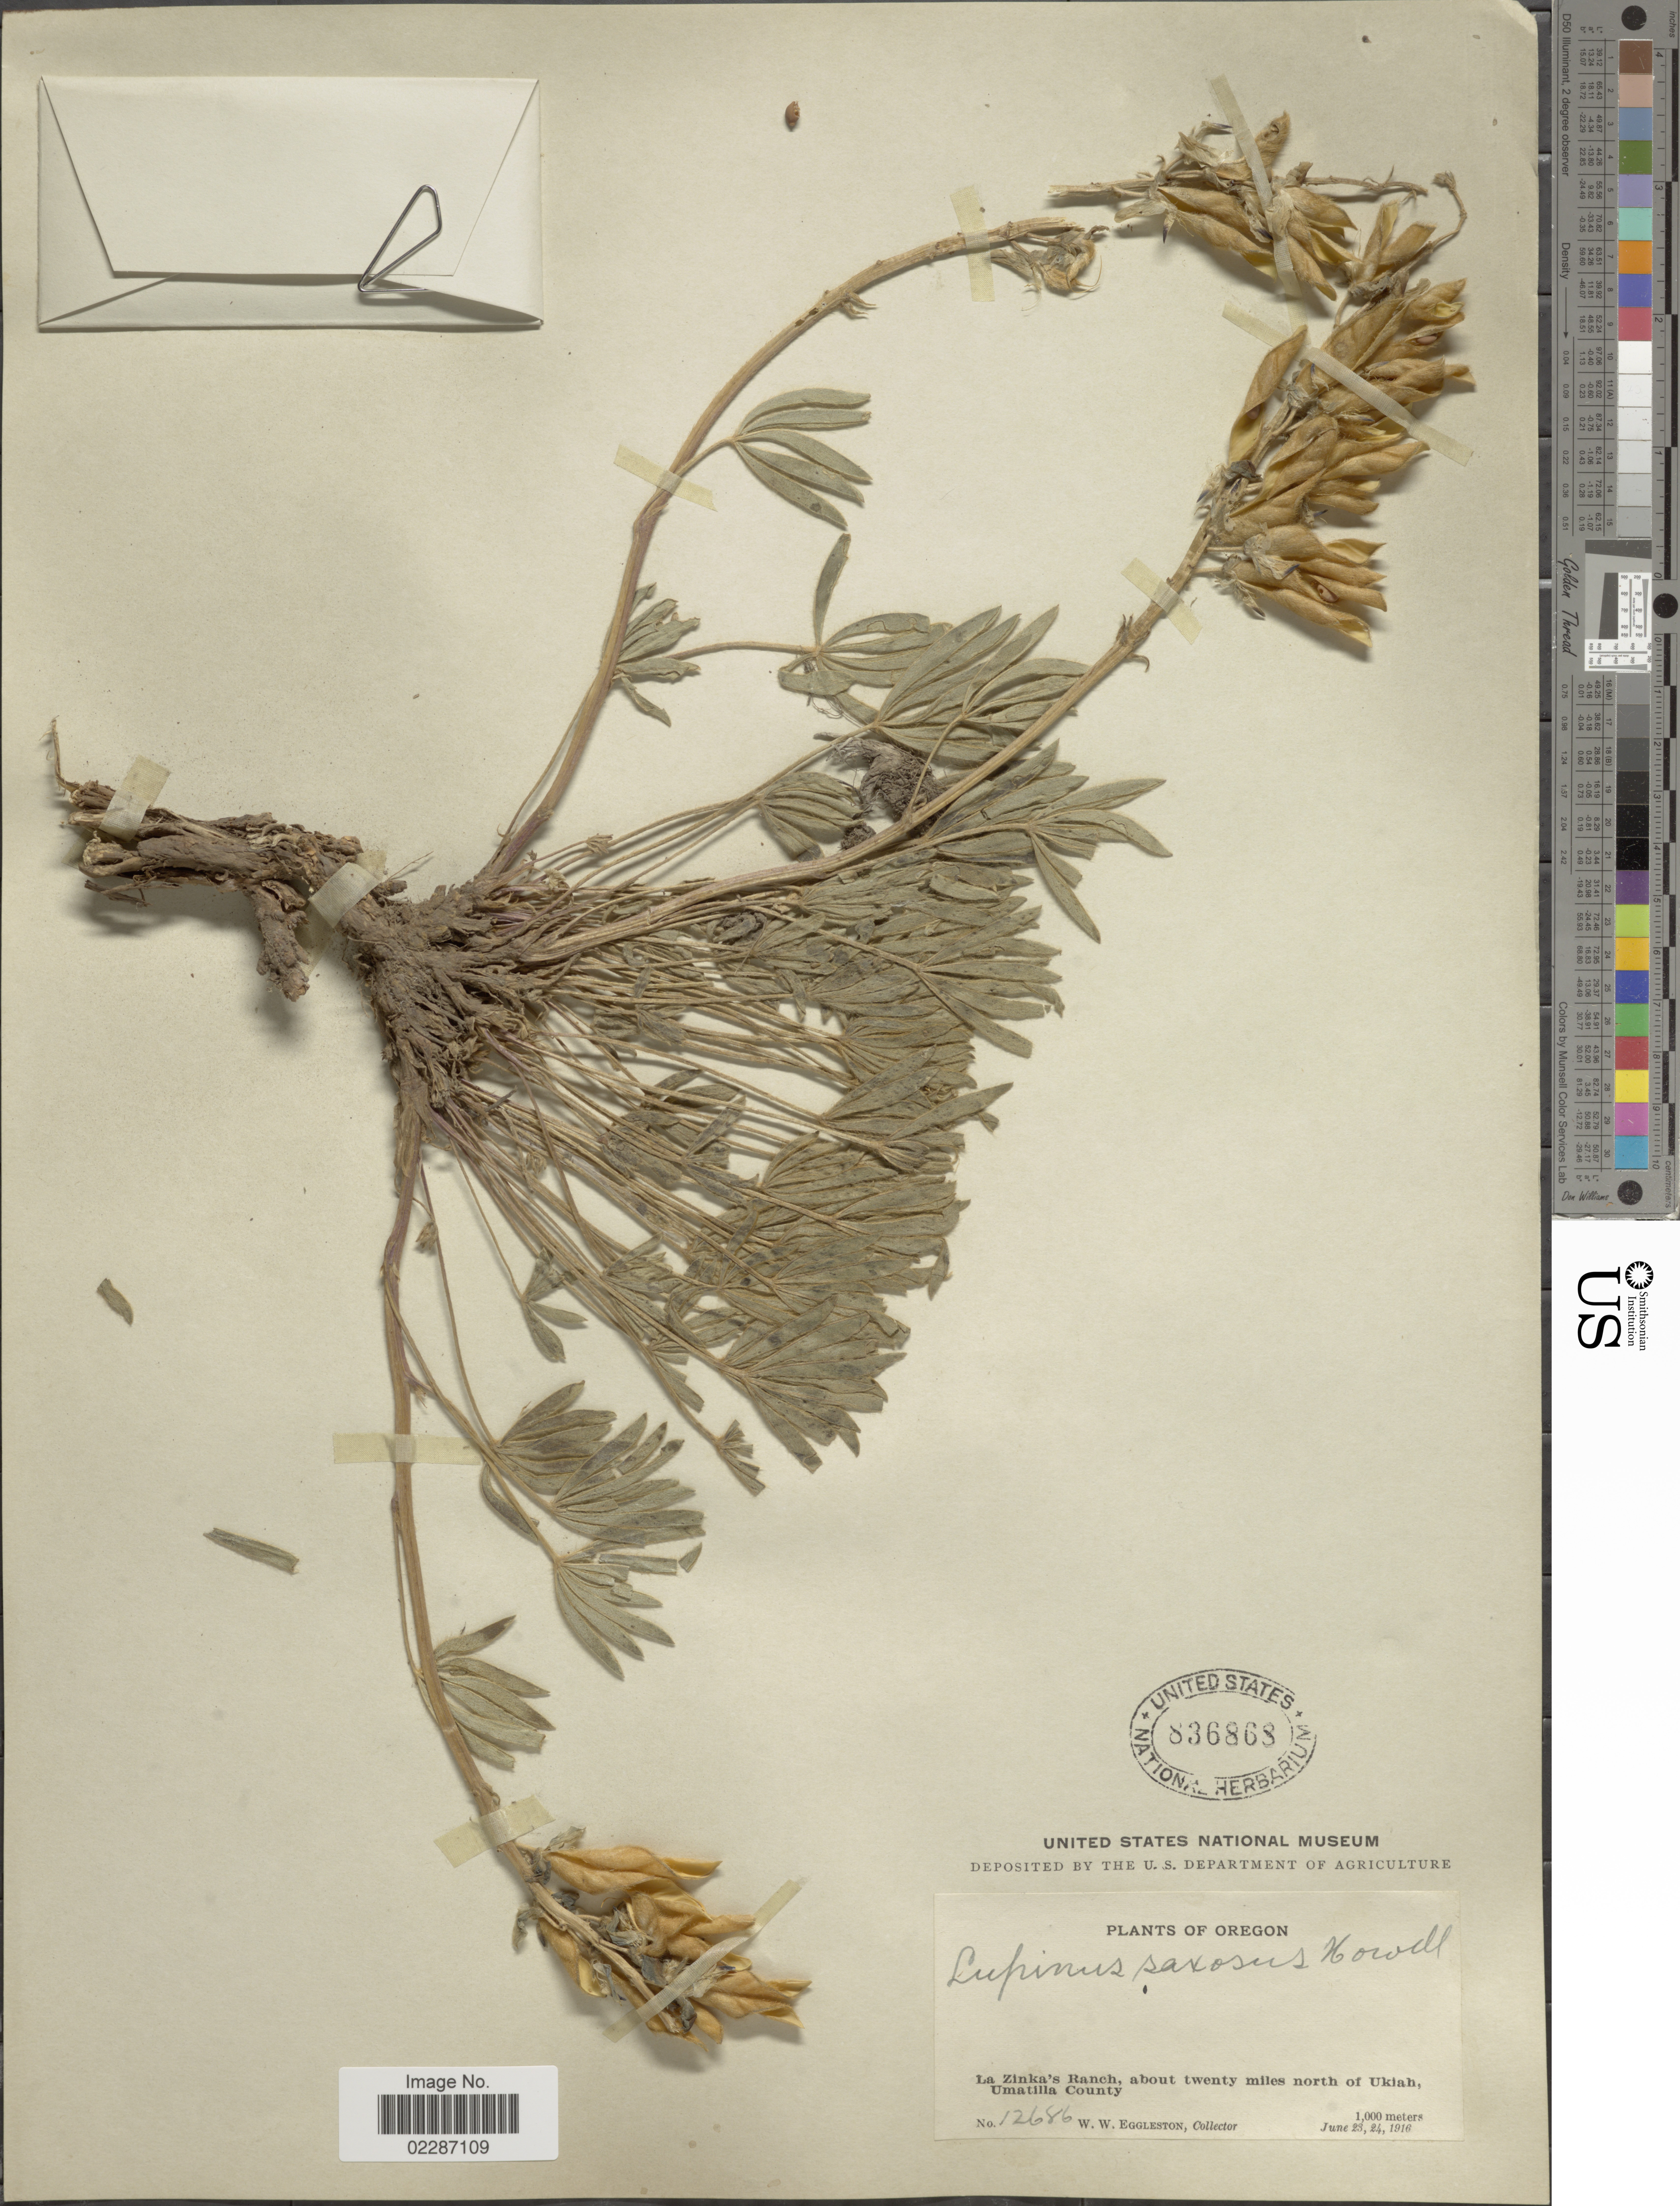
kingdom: Plantae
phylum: Tracheophyta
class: Magnoliopsida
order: Fabales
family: Fabaceae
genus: Lupinus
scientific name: Lupinus saxosus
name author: Howell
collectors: W. W. Eggleston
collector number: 12686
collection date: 1916-06-23/1916-06-24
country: United States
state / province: Oregon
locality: La Zinka's Ranch, about twenty miles north of Ukiah, Umatilla County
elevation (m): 1000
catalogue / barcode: US 836868